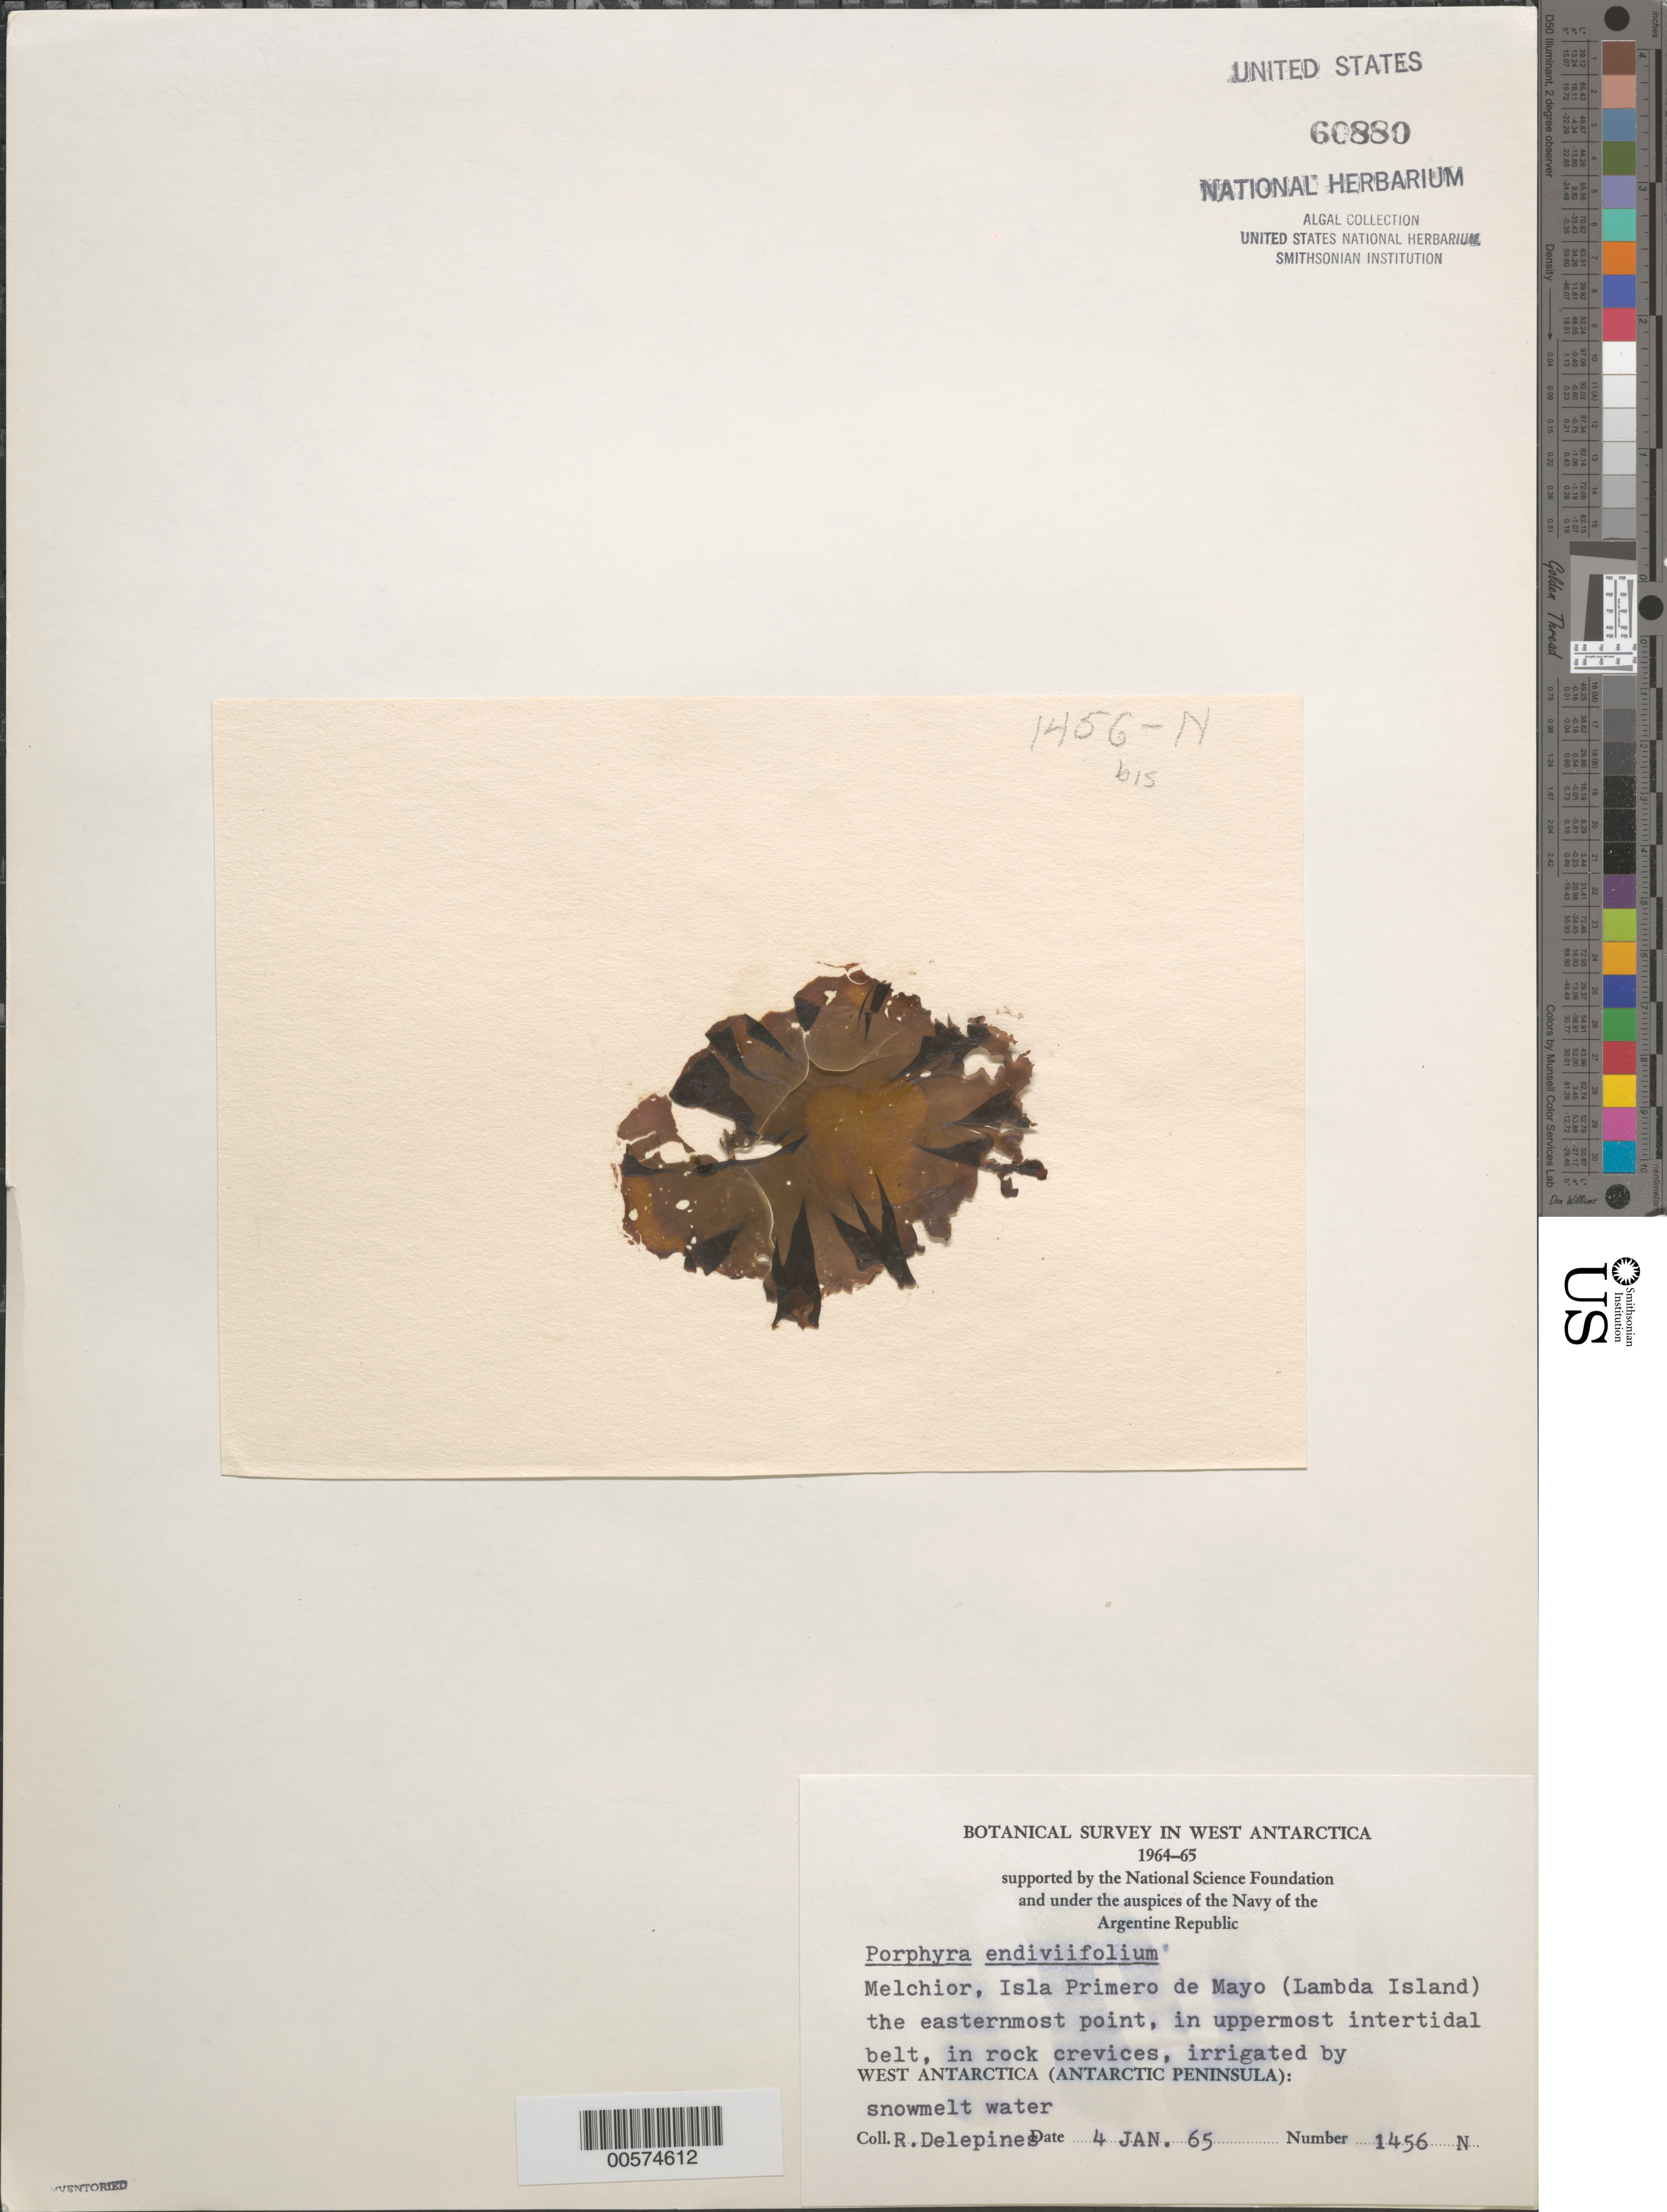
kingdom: Plantae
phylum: Rhodophyta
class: Bangiophyceae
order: Bangiales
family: Bangiaceae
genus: Pyropia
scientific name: Pyropia endiviifolia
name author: (A. Gepp & E. Gepp) H. G. Choi & M.S. Hwang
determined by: Algae name updating Project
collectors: R. Delépine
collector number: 1456n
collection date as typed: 04 Jan 1965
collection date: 1965-01-04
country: Antarctica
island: Lambda Island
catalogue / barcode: US 60880